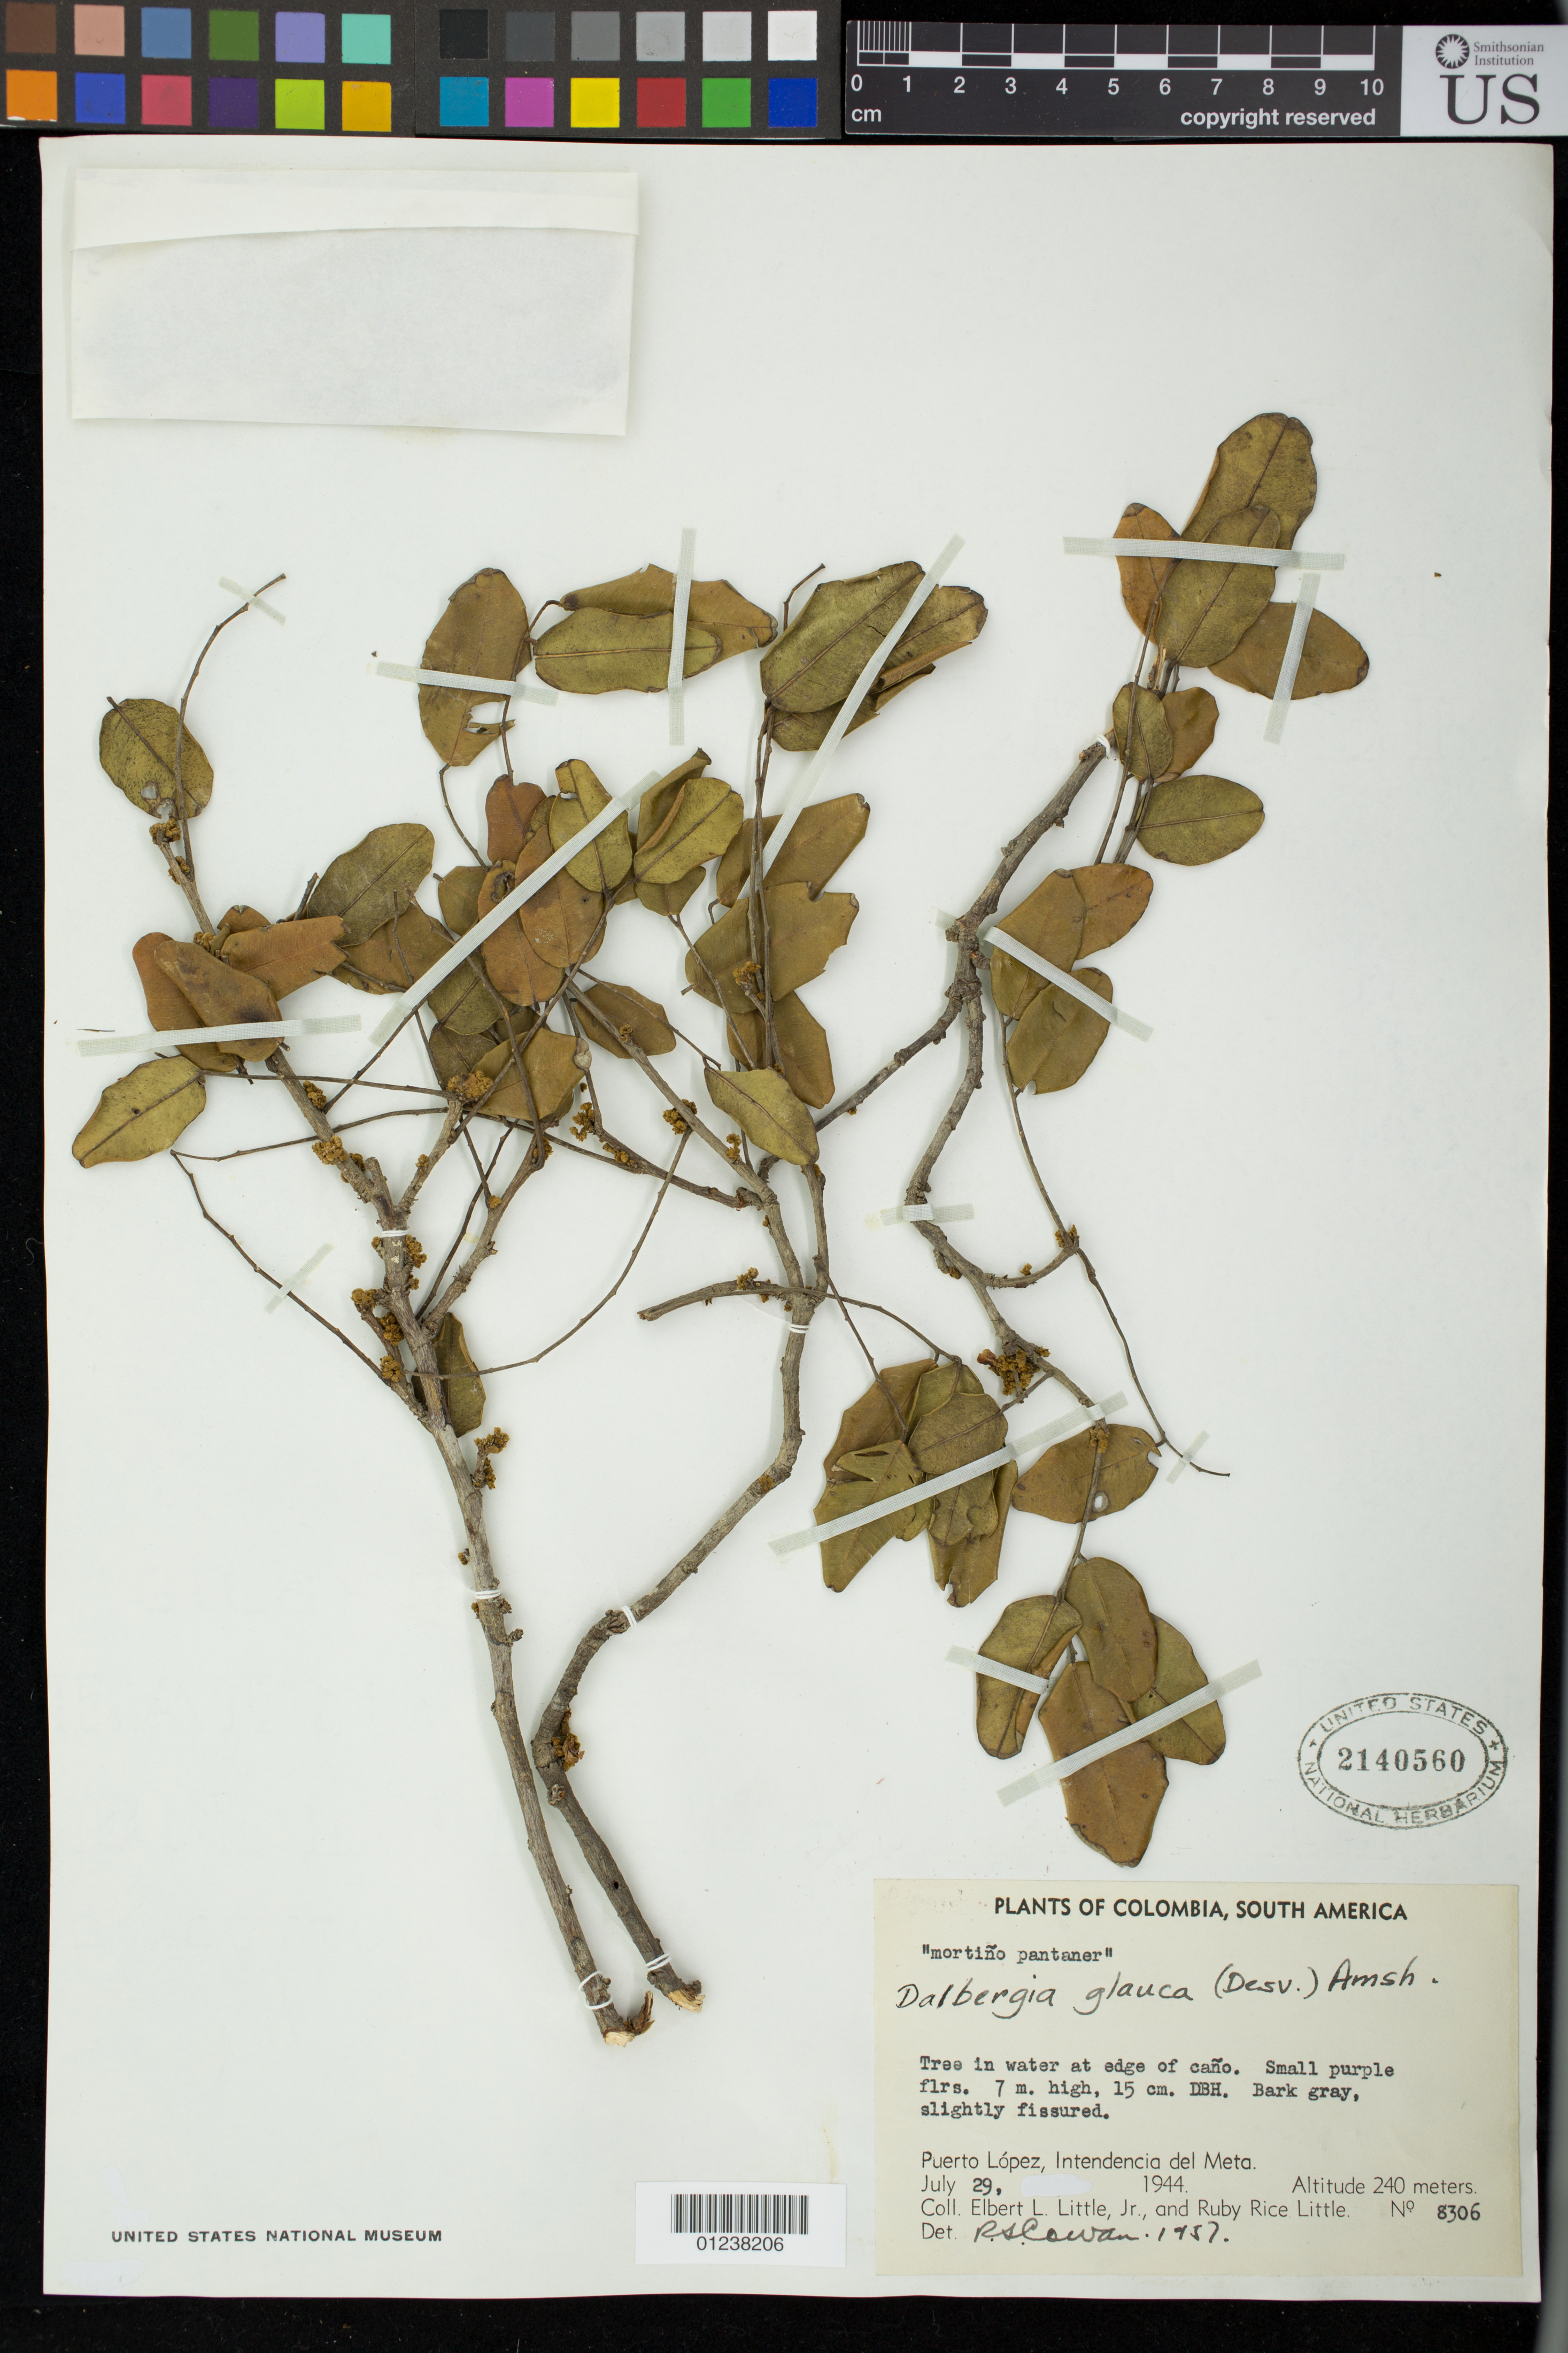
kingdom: Plantae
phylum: Tracheophyta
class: Magnoliopsida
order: Fabales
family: Fabaceae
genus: Dalbergia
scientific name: Dalbergia glauca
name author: (Desv.) Amshoff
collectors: E. L. Little & R. Little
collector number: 8306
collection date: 1944-07-29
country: Colombia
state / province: Meta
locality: Puerto López, Intendencia del Meta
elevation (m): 240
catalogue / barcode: US 2140560